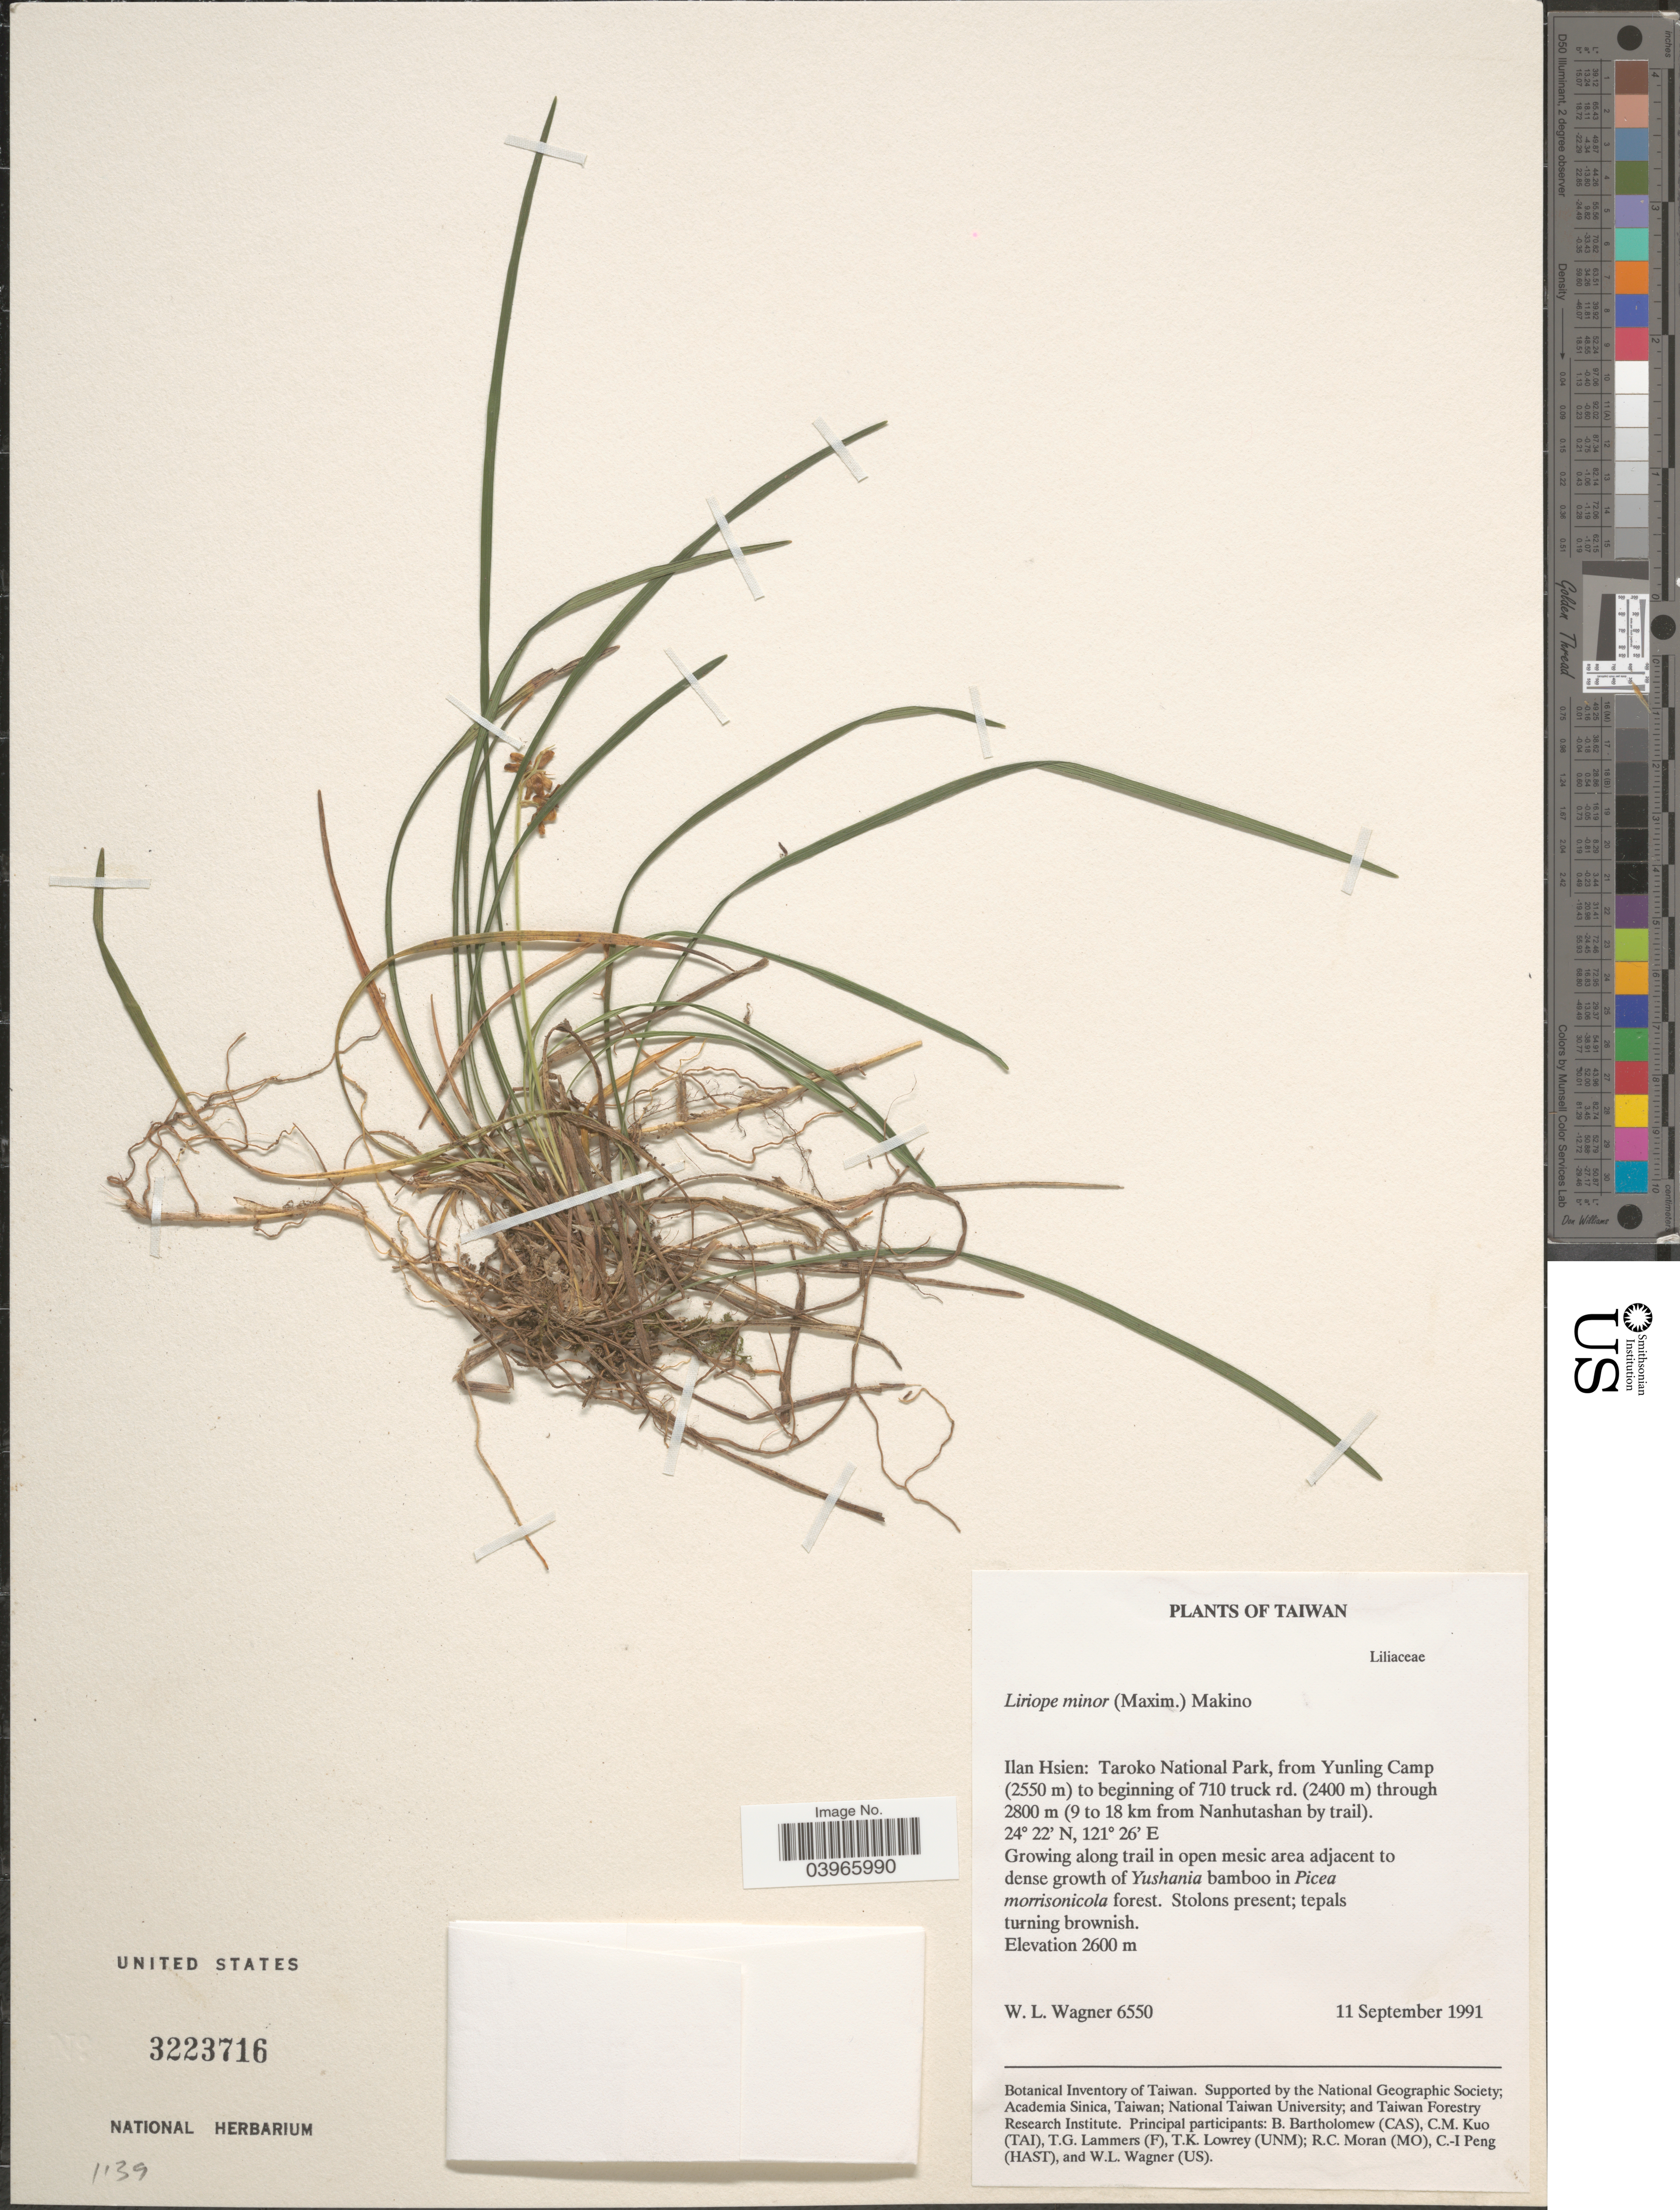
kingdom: Plantae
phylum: Tracheophyta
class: Liliopsida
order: Asparagales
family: Asparagaceae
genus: Liriope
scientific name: Liriope minor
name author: (Maxim.) Makino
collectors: W. L. Wagner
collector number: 6550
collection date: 1991-09-11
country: Taiwan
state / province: Yunlin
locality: Ilan Hsien: Taroko National Park, from Yunling Camp (2550 m) to beginning of 710 truck rd. (2400 m) through 2800 m (9 to 18 km from Nanhutashan by trail).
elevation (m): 2600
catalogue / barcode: US 3223716